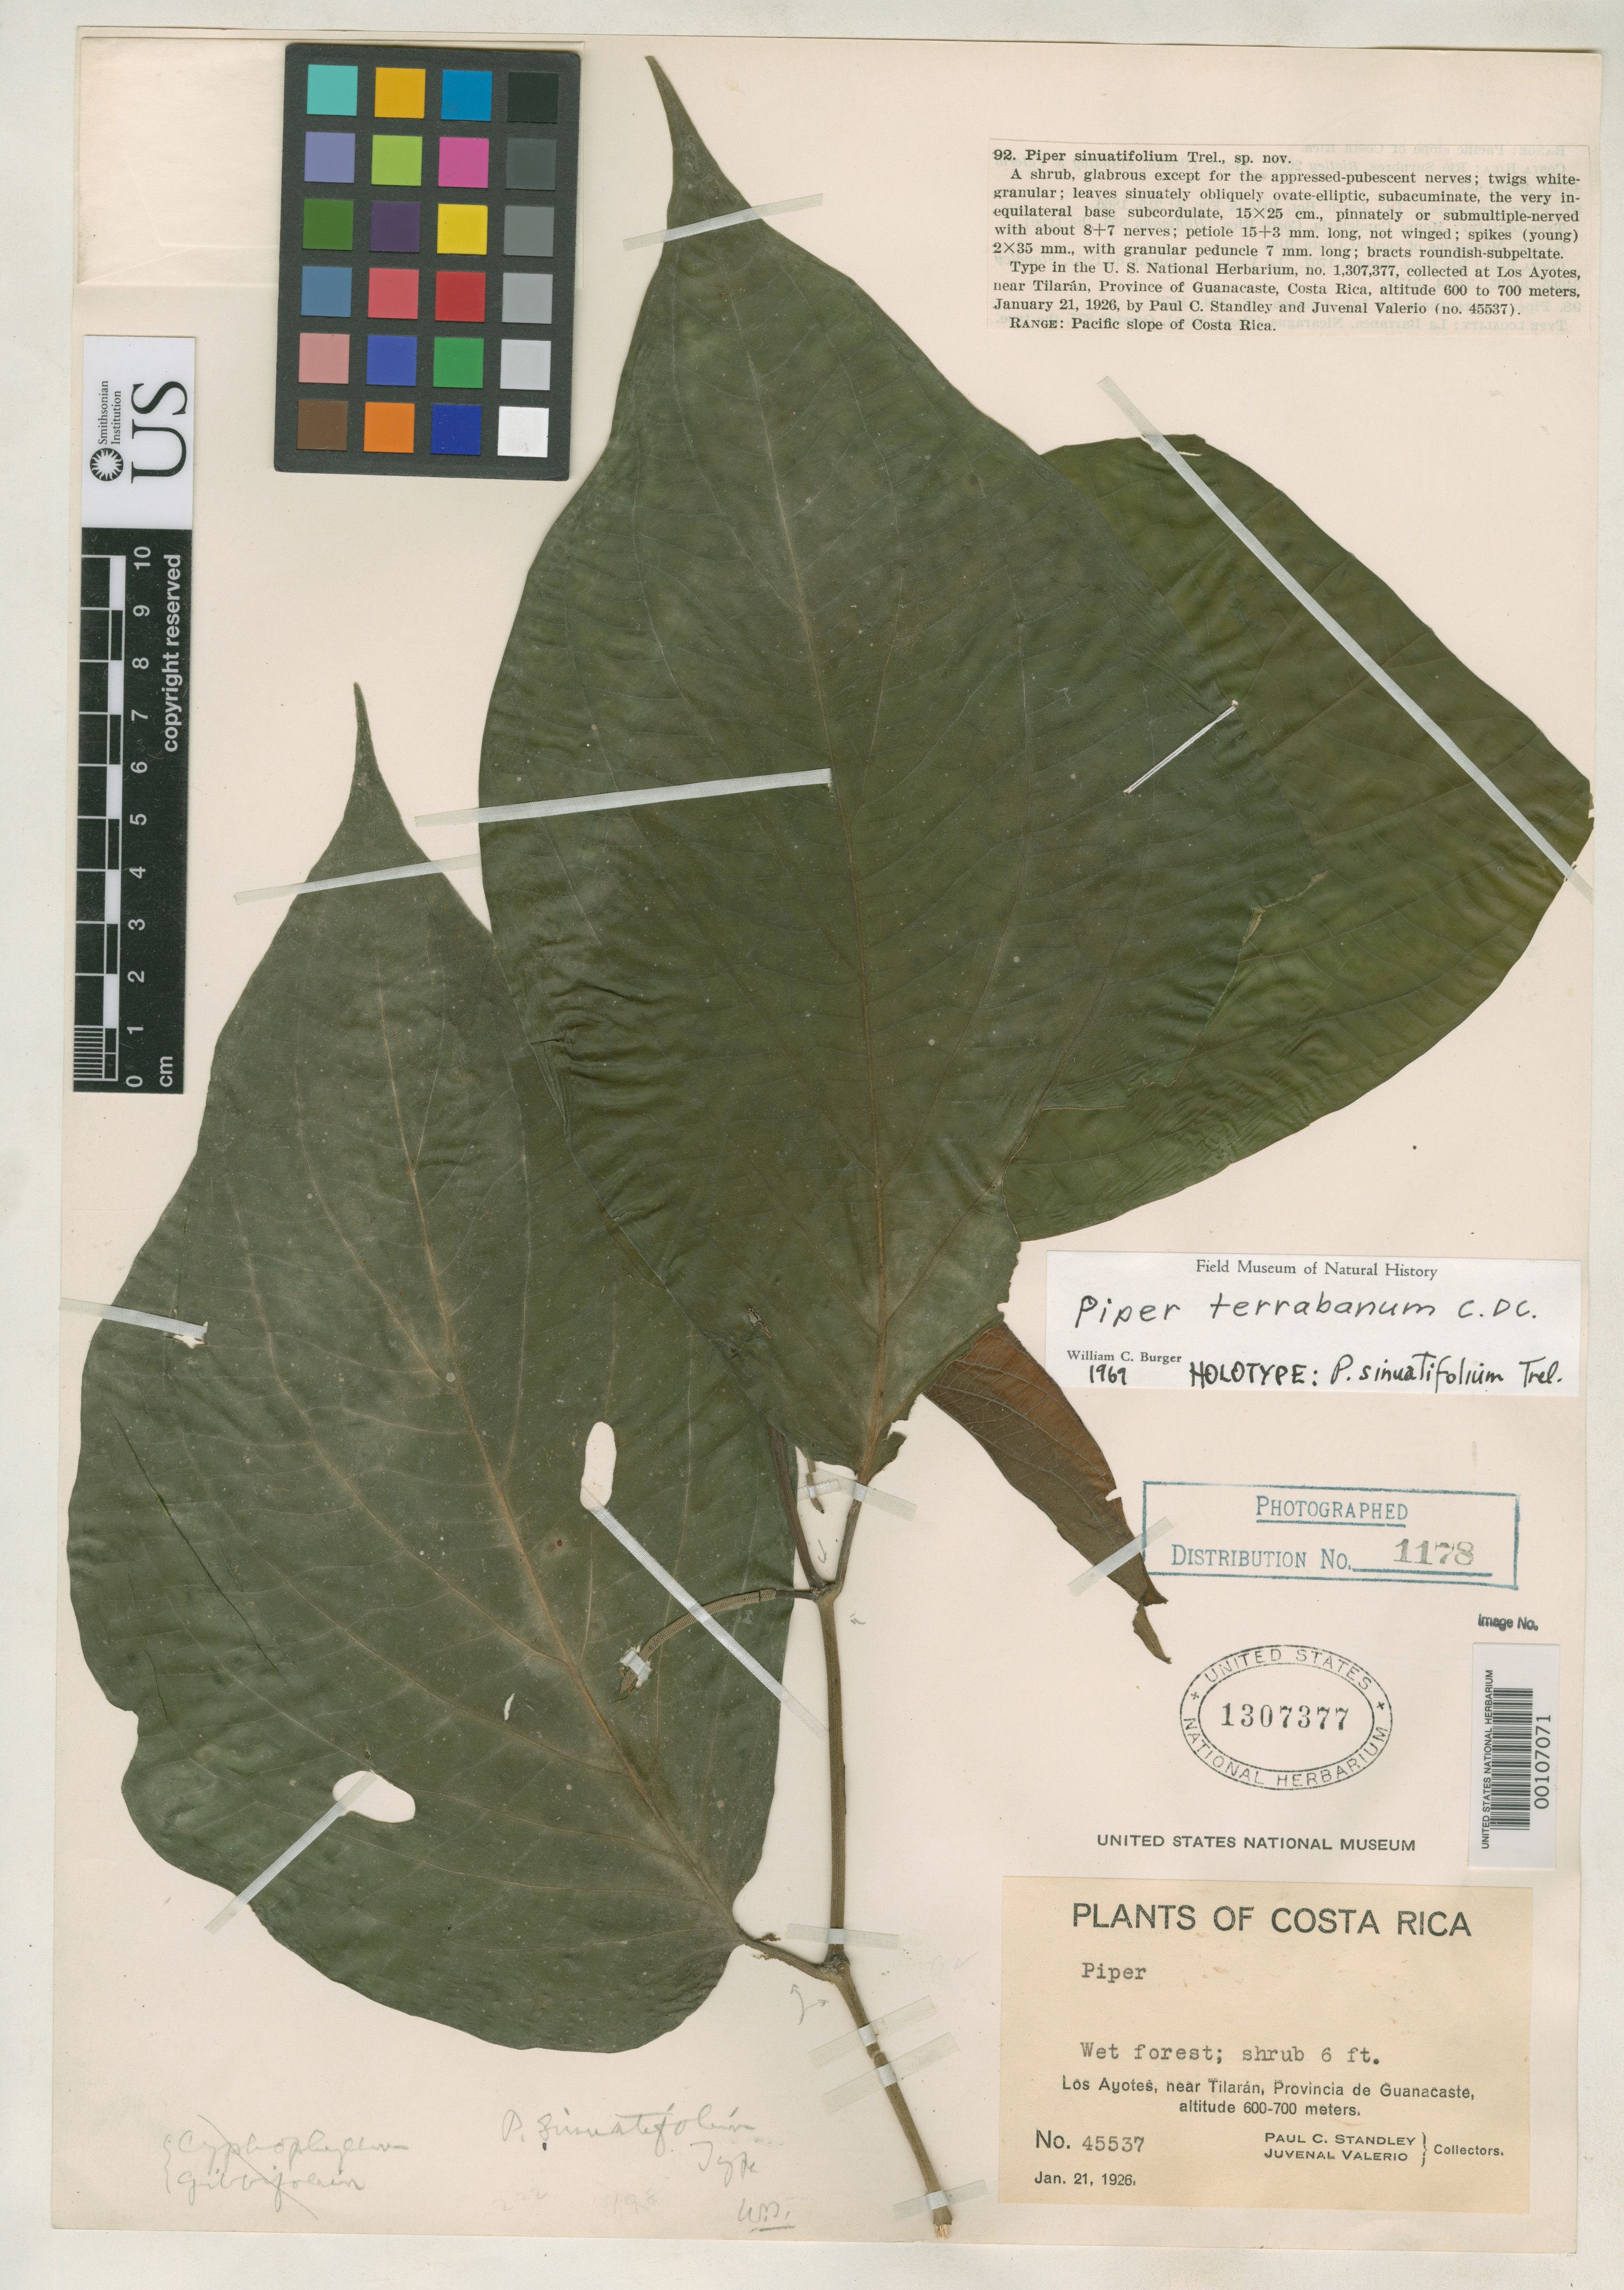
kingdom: Plantae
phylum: Tracheophyta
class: Magnoliopsida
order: Piperales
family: Piperaceae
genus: Piper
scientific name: Piper sinuatifolium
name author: Trel.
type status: Holotype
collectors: P. C. Standley & J. Valerio R.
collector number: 45537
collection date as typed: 21 Jan 1926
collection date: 1926-01-21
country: Costa Rica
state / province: Guanacaste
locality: Los Ayotes, near Tilaran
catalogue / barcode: US 1307377